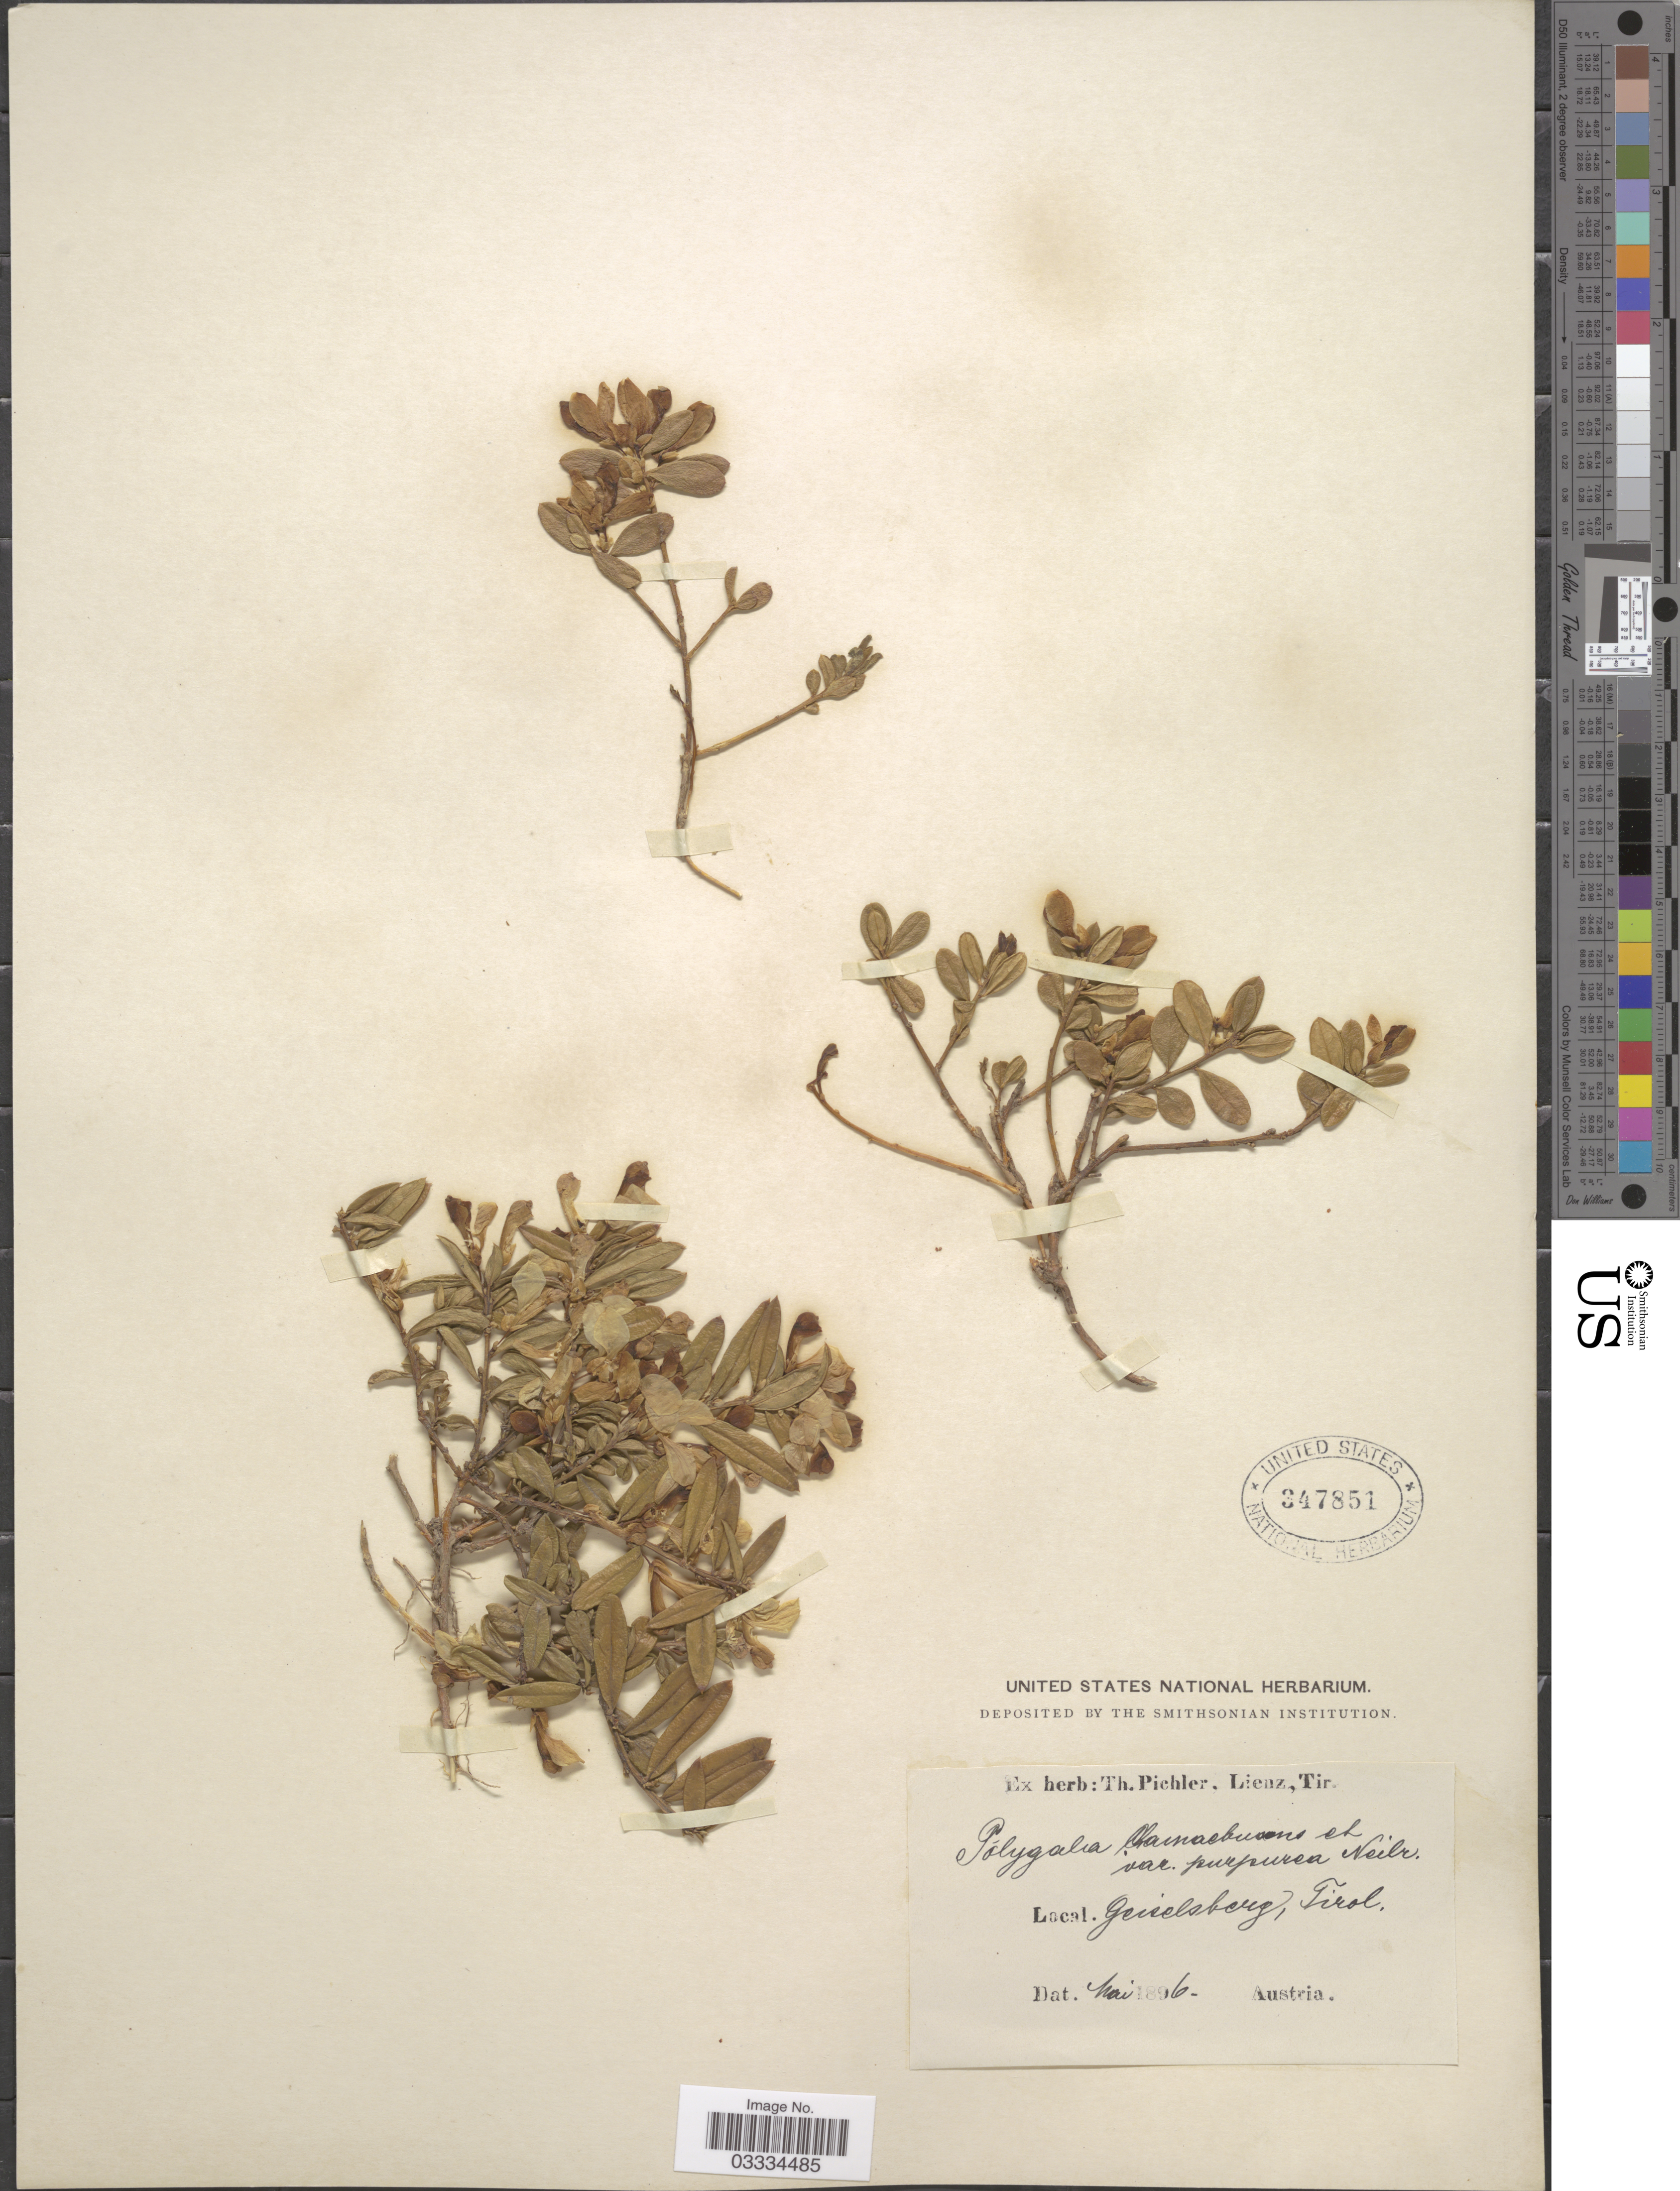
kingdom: Plantae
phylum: Tracheophyta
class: Magnoliopsida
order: Fabales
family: Polygalaceae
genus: Polygaloides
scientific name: Polygaloides chamaebuxus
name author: (L.) O. Schwarz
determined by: Strong, Mark T., (BOT), Smithsonian Institution - National Museum of Natural History (UNITED STATES)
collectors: ex herb. T. Pichler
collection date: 1896-05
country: Austria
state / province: Tirol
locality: Geiselsberg.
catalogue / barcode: US 347851